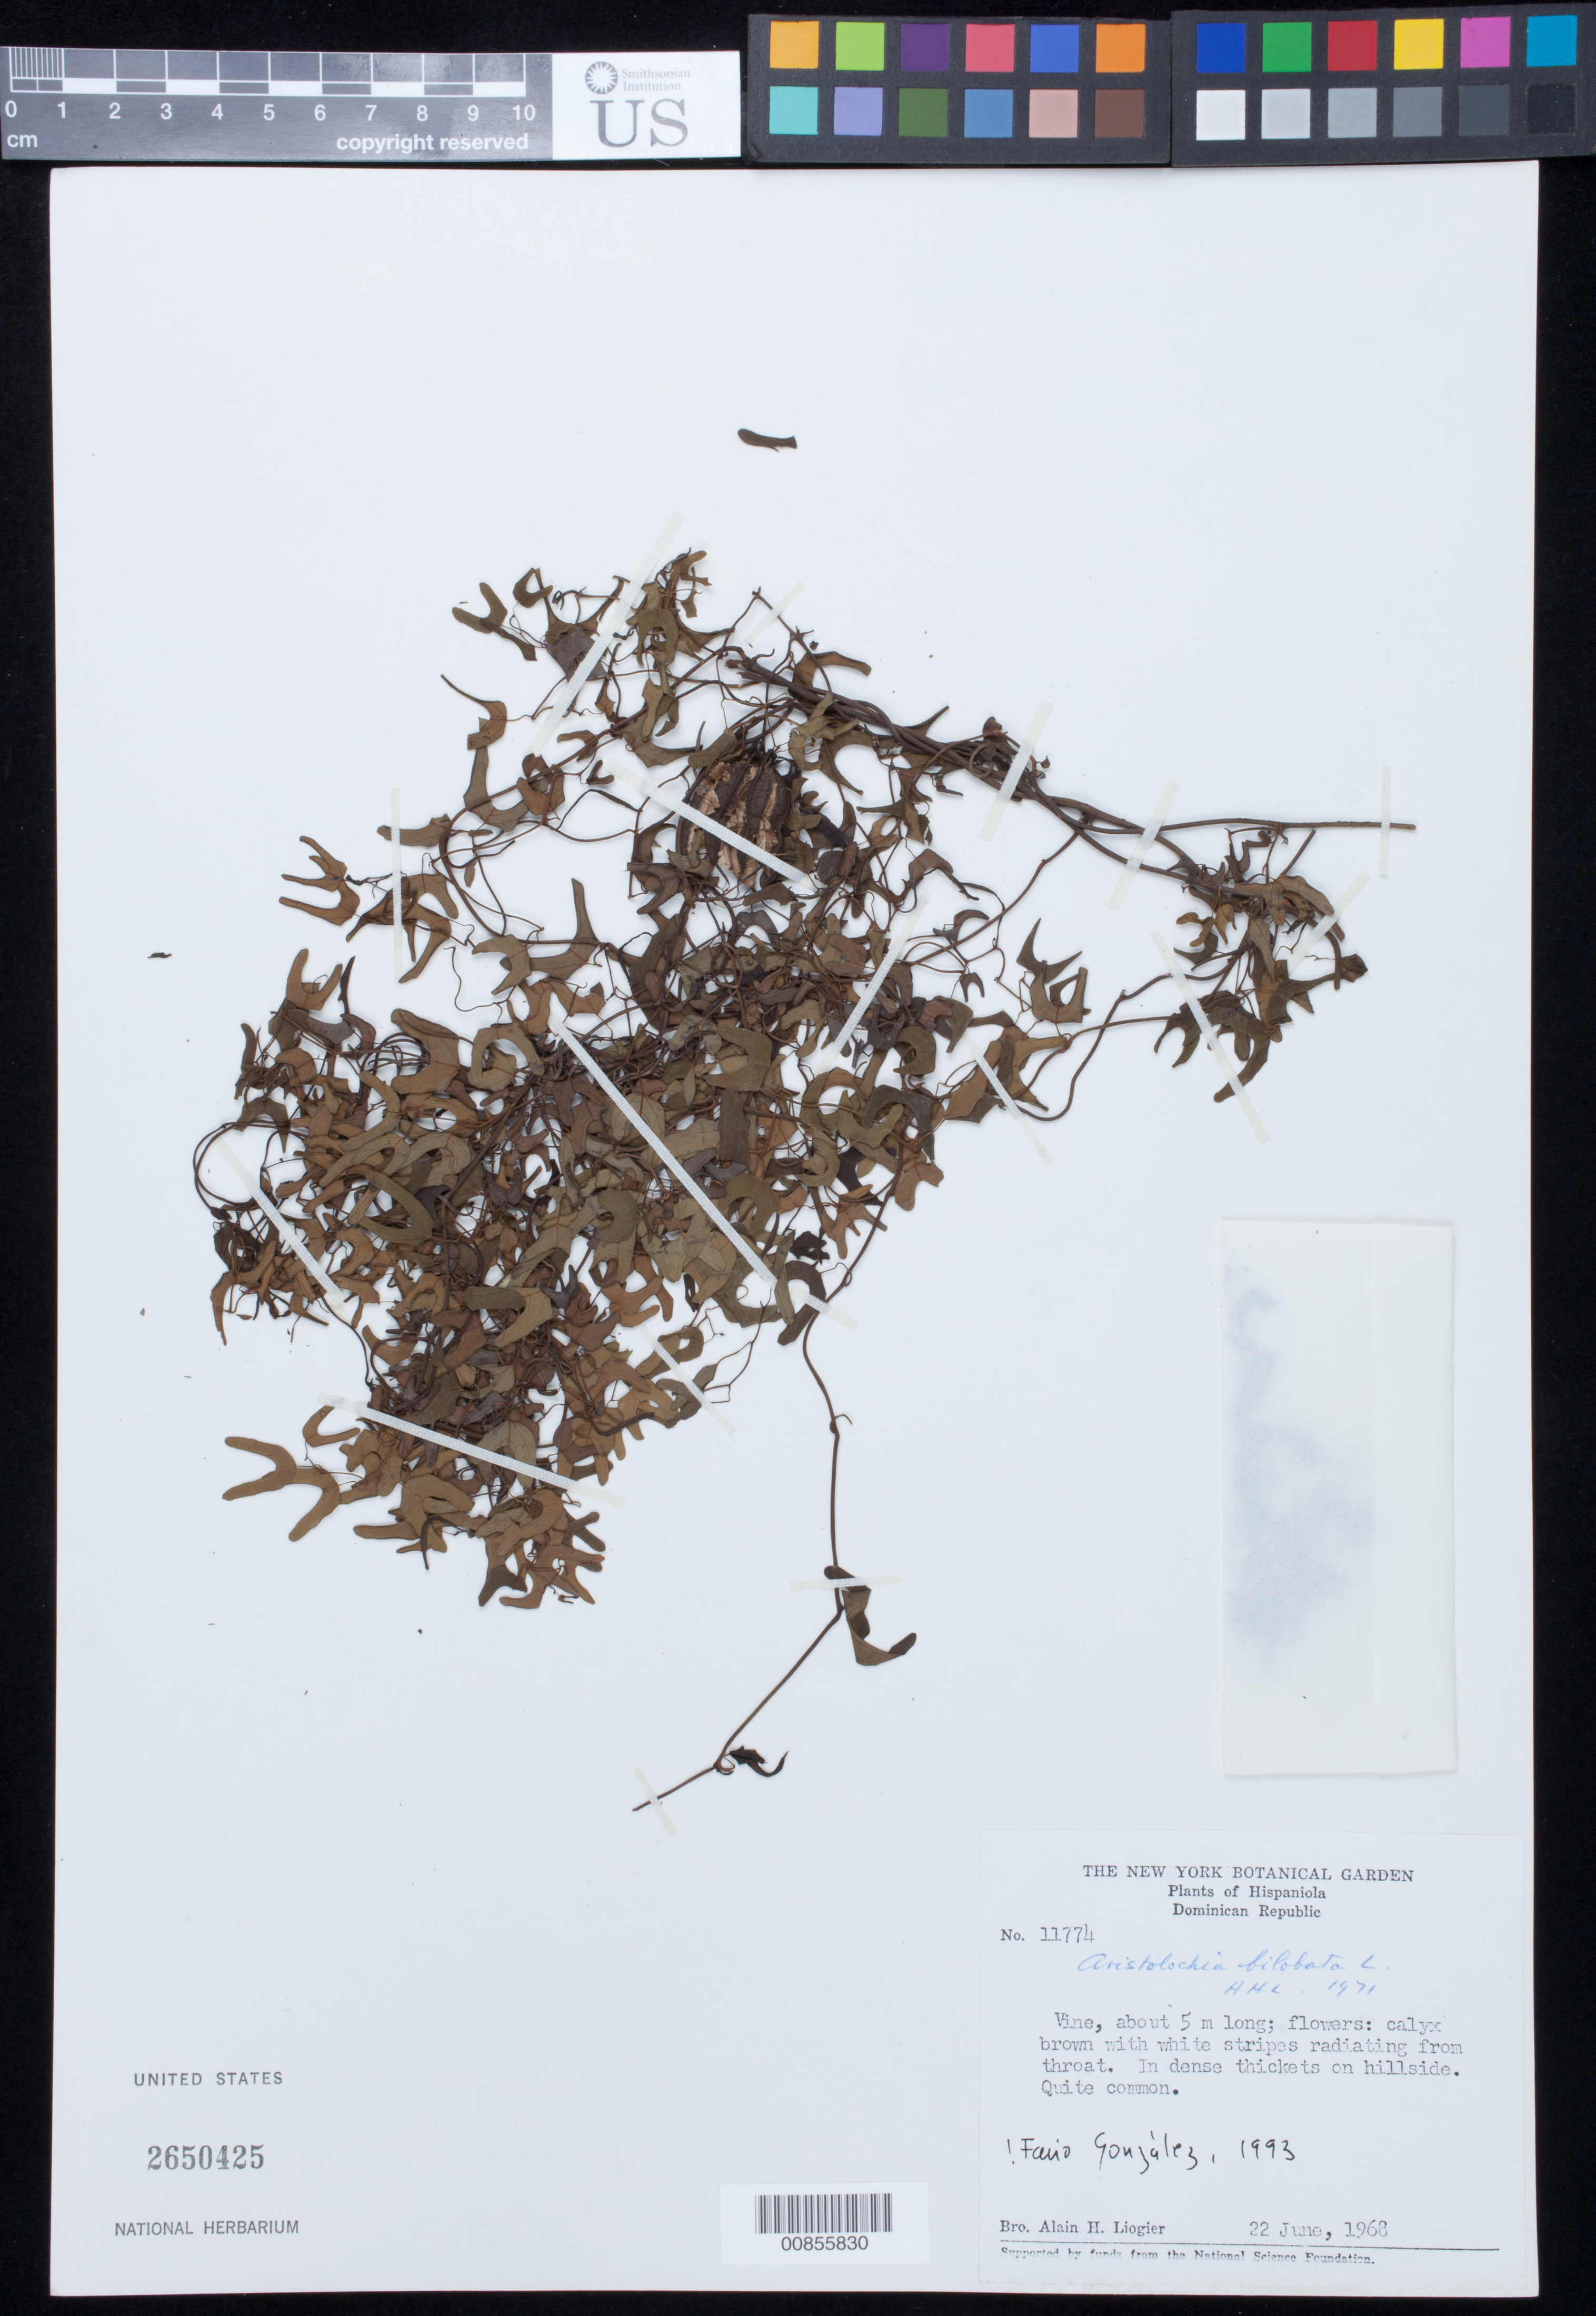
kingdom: Plantae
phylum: Tracheophyta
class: Magnoliopsida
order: Piperales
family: Aristolochiaceae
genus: Aristolochia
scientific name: Aristolochia bilobata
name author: L.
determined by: González, F., (COL), Universidad Nacional de Colombia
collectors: A. H. Liogier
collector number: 11774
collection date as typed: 22 Jun 1968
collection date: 1968-06-22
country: Dominican Republic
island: Hispaniola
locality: Dominican Republic.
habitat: In dense thickets on hillside.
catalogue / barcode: US 2650425